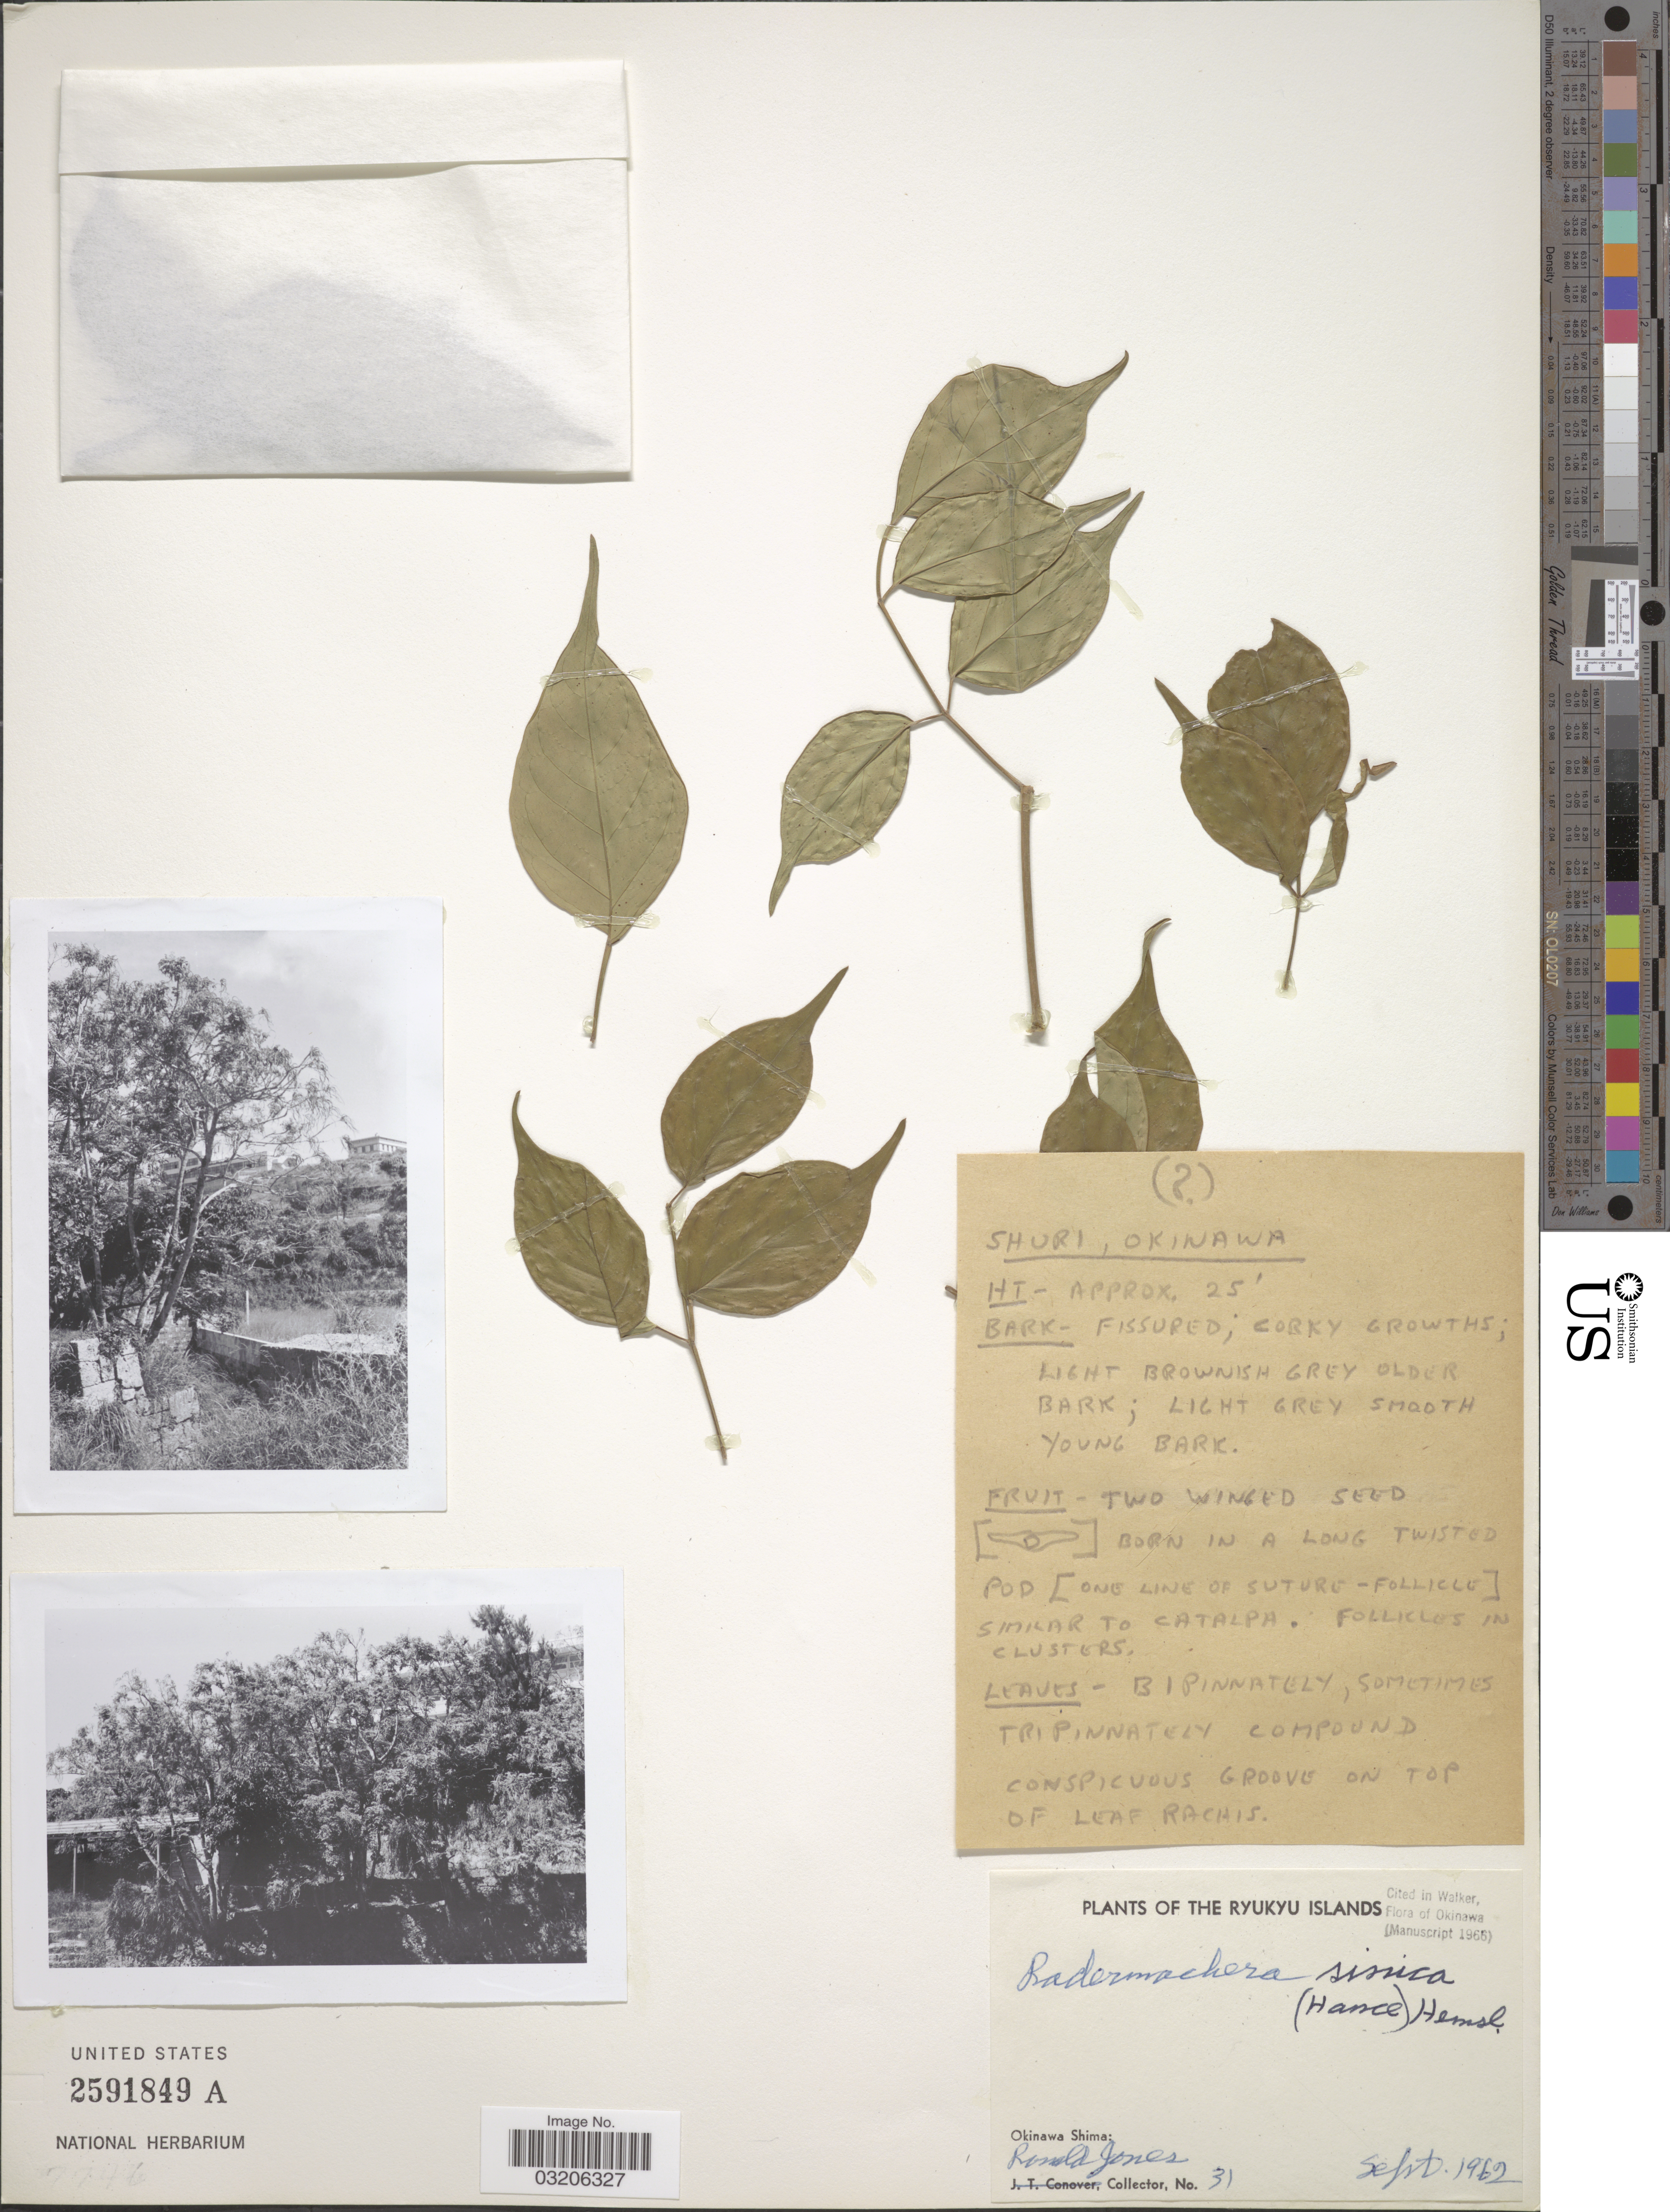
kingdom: Plantae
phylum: Tracheophyta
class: Magnoliopsida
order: Lamiales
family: Bignoniaceae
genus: Radermachera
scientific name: Radermachera sinica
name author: (Hance) Hemsl.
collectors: R. Jones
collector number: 31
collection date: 1962-09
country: Japan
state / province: Okinawa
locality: Shuri. The Ryukyu Islands. Okinawa Shima.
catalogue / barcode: US 2591849A